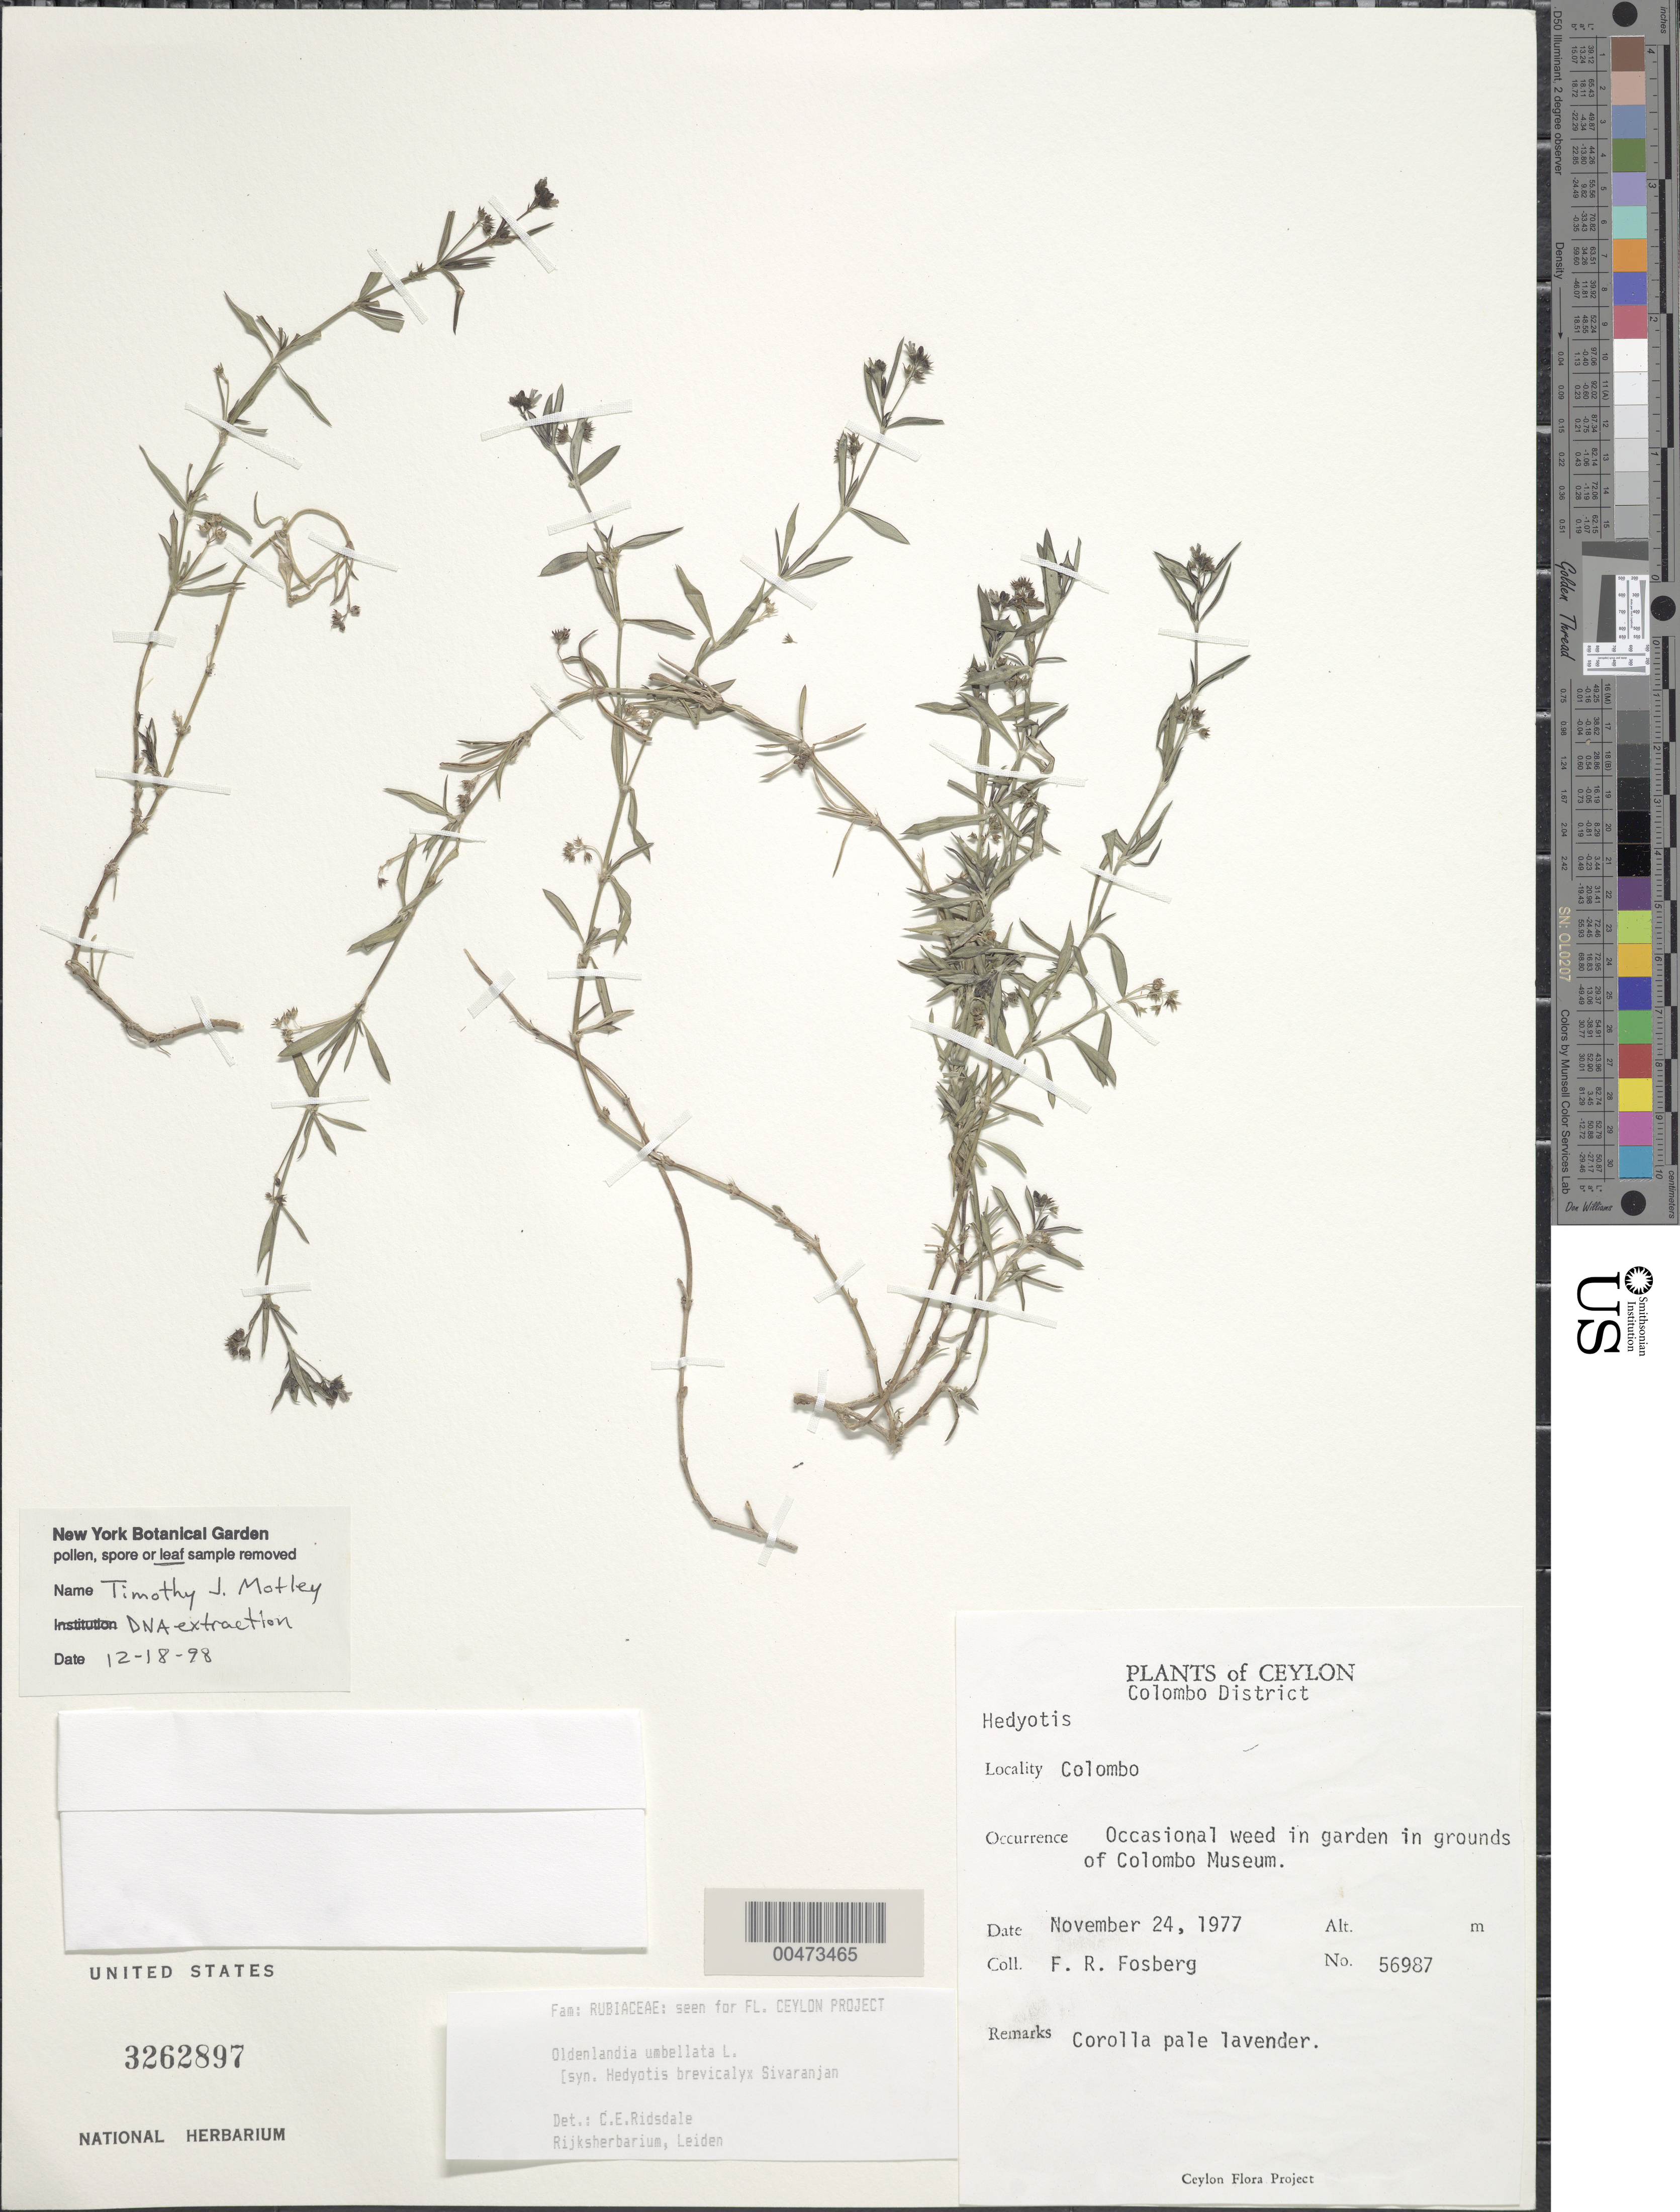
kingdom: Plantae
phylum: Tracheophyta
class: Magnoliopsida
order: Gentianales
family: Rubiaceae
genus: Oldenlandia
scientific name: Oldenlandia umbellata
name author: L.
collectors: F. R. Fosberg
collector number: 56987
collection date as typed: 24 Nov 1977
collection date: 1977-11-24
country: Sri Lanka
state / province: Western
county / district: Colombo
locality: Colombo, in grounds of Colombo Museum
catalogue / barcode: US 3262897